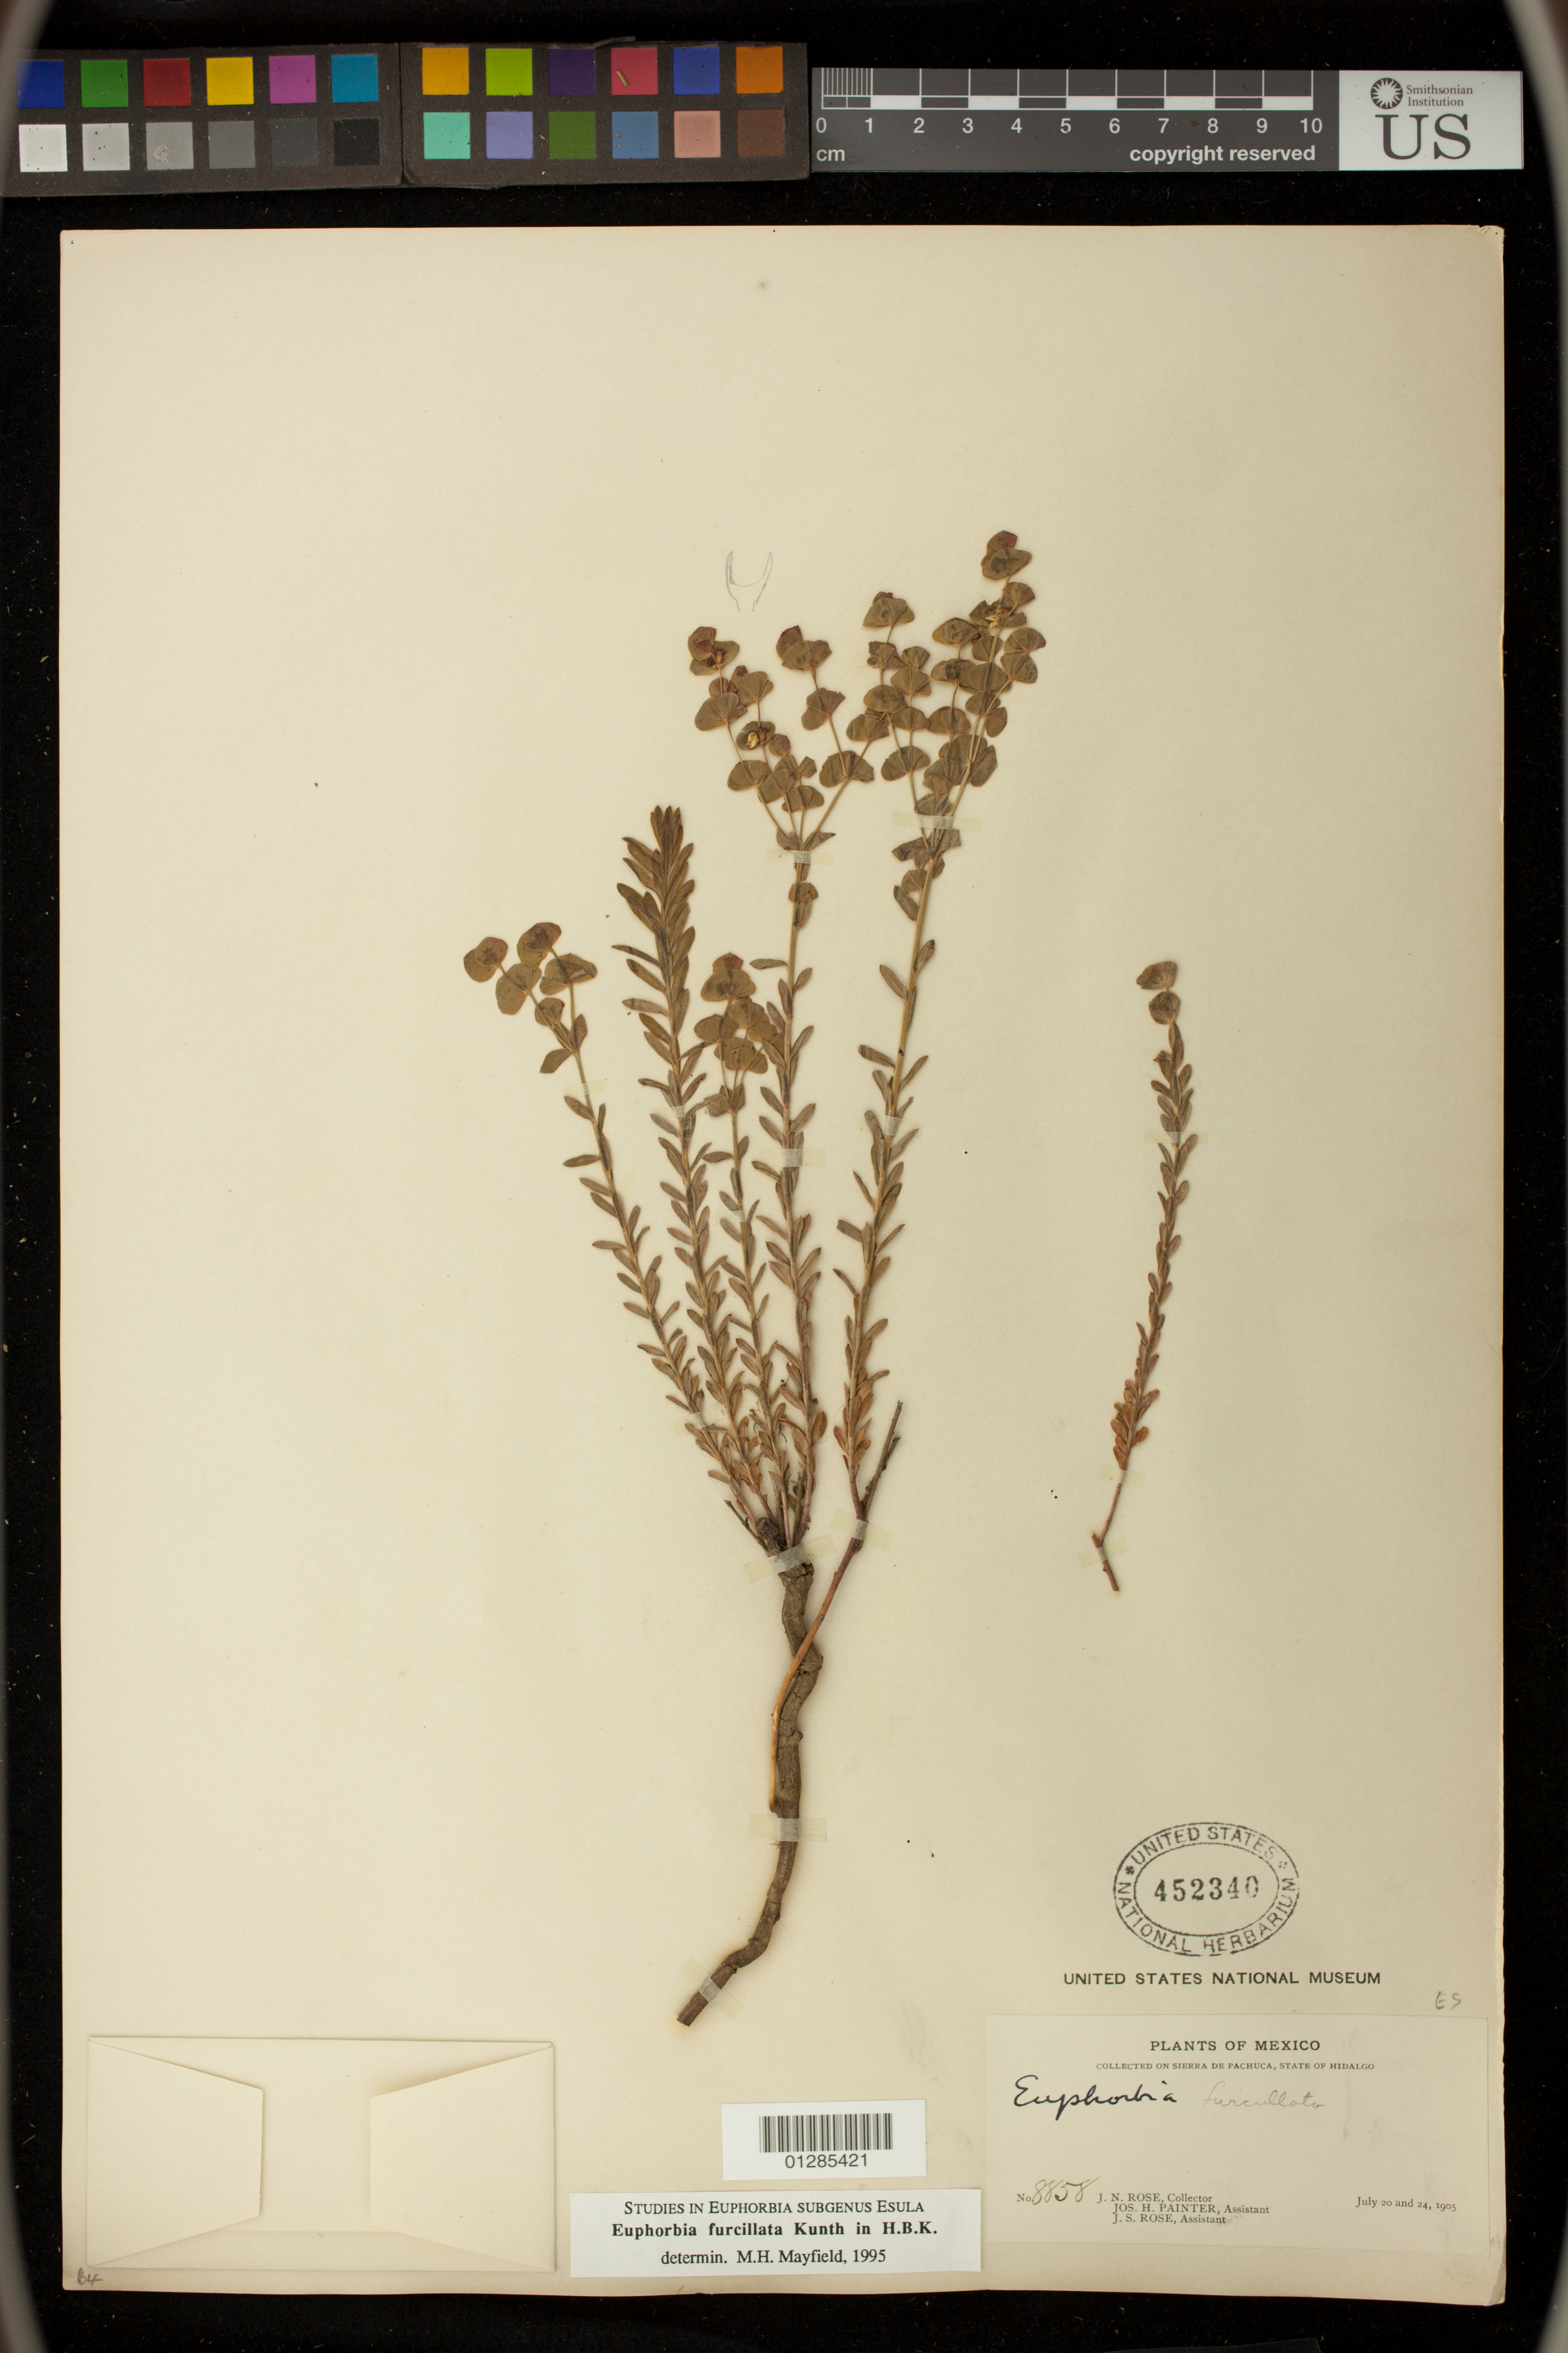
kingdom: Plantae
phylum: Tracheophyta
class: Magnoliopsida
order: Malpighiales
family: Euphorbiaceae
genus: Euphorbia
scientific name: Euphorbia furcillata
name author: Kunth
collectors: J. N. Rose, J. H. Painter & J. S. Rose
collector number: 8858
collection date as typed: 20 Jul 1905 to 24 Jul 1905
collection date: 1905-07-20/1905-07-24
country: Mexico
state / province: Hidalgo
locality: Sierra de Pachuca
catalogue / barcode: US 452340